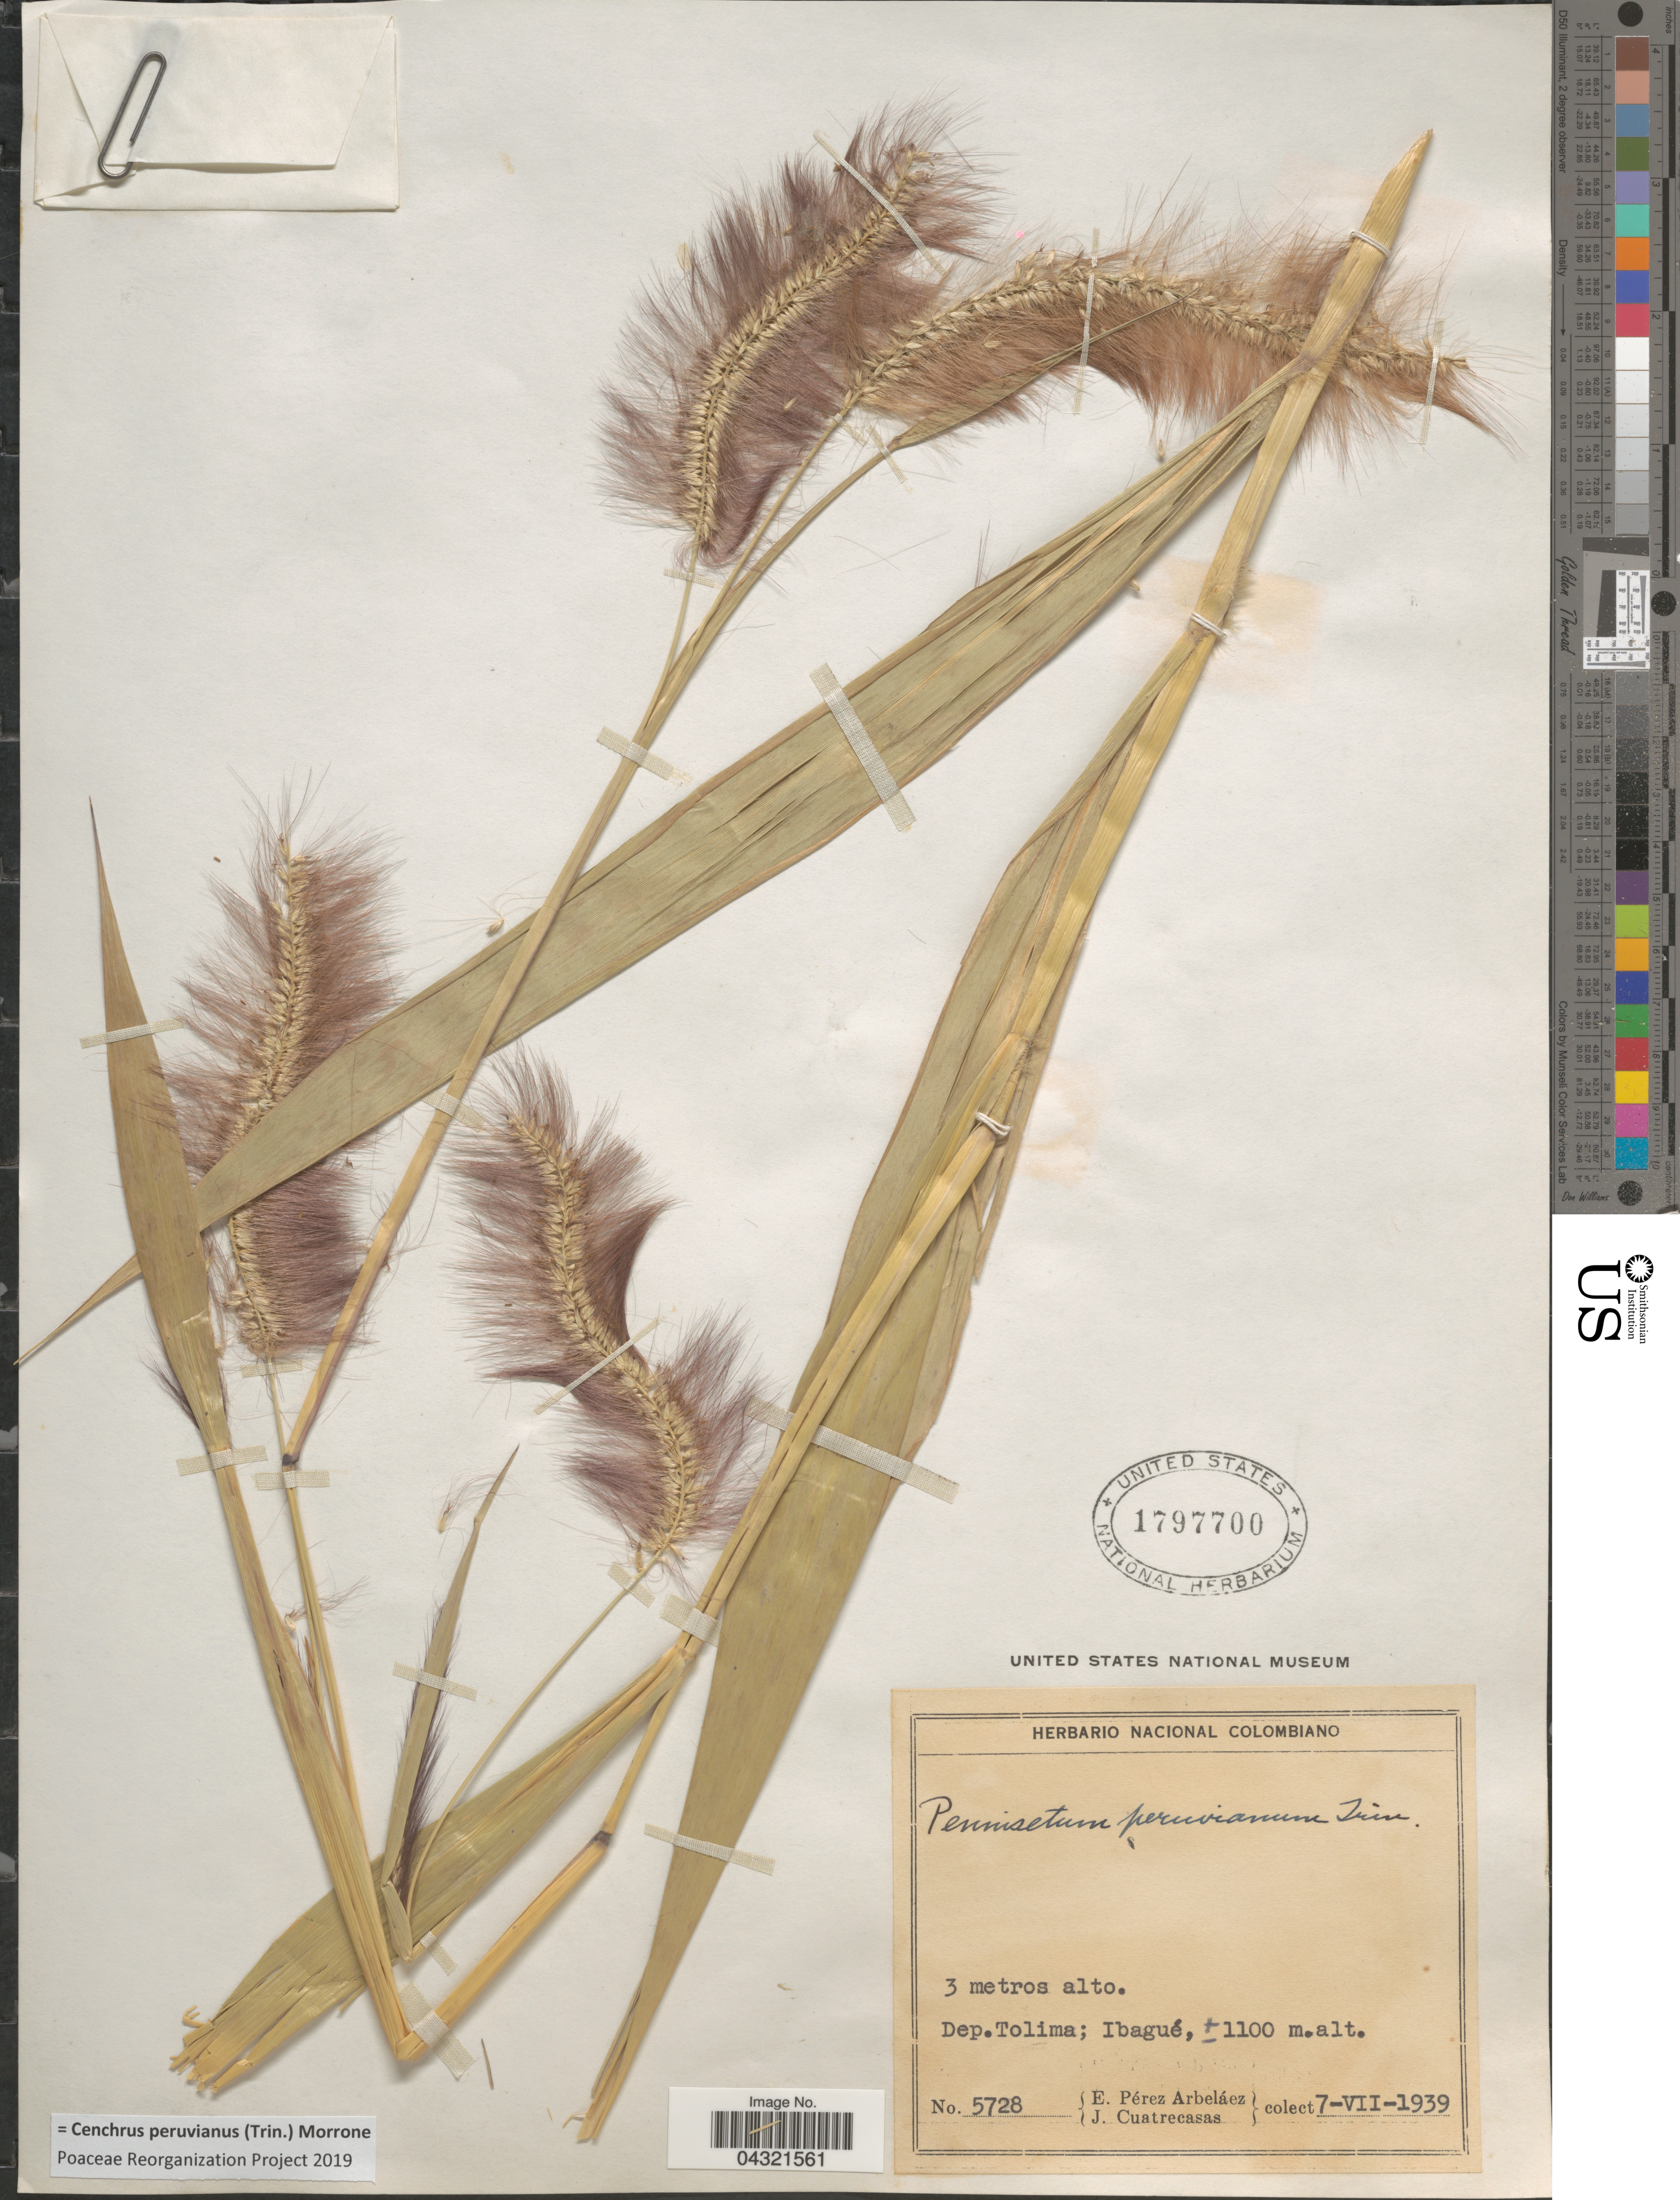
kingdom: Plantae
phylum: Tracheophyta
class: Liliopsida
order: Poales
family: Poaceae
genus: Cenchrus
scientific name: Cenchrus peruvianus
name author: (Trin.) Morrone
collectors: E. Pérez Arbeláez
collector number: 5728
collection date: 1939-07-07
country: Colombia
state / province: Tolima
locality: Dep. Tolima; Ibagué.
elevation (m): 1100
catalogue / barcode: US 1797700